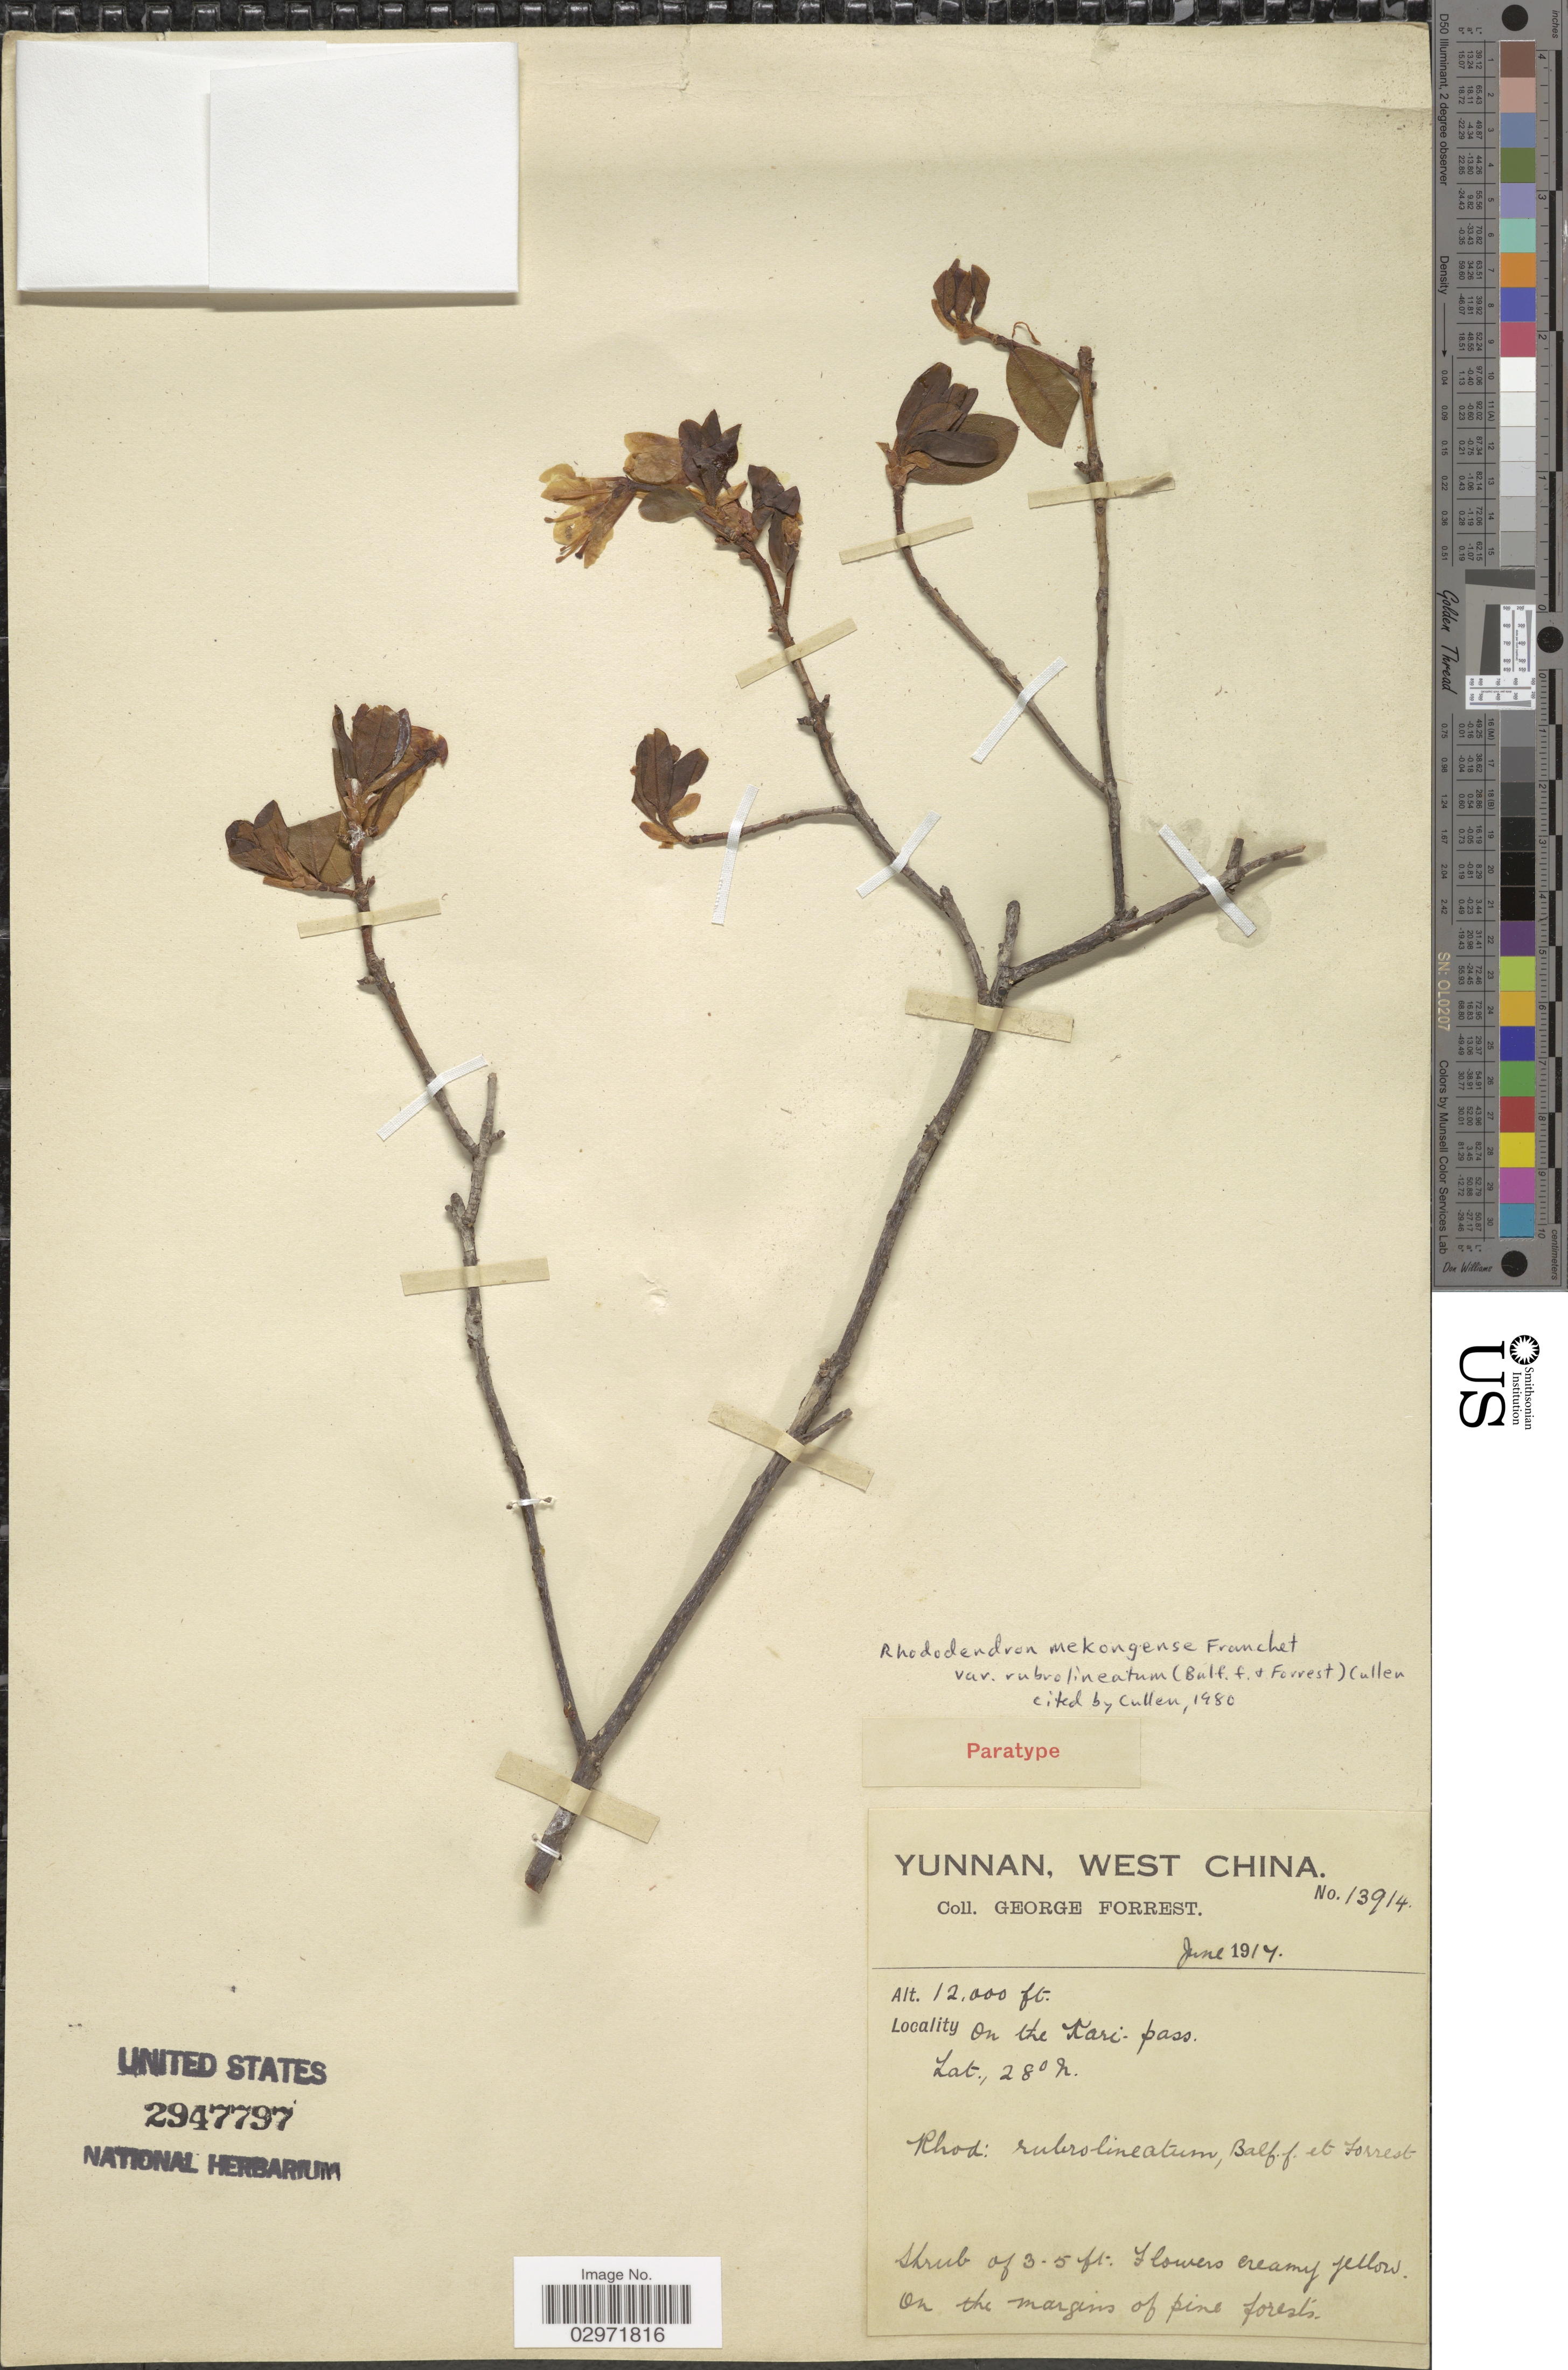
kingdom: Plantae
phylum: Tracheophyta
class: Magnoliopsida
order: Ericales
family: Ericaceae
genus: Rhododendron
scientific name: Rhododendron mekongense var. rubrolineatum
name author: (Balf. f. & Forrest) Cullen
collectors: G. Forrest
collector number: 13914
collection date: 1917-06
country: China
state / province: Yunnan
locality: West China. On the Kari pass.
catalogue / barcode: US 2947797